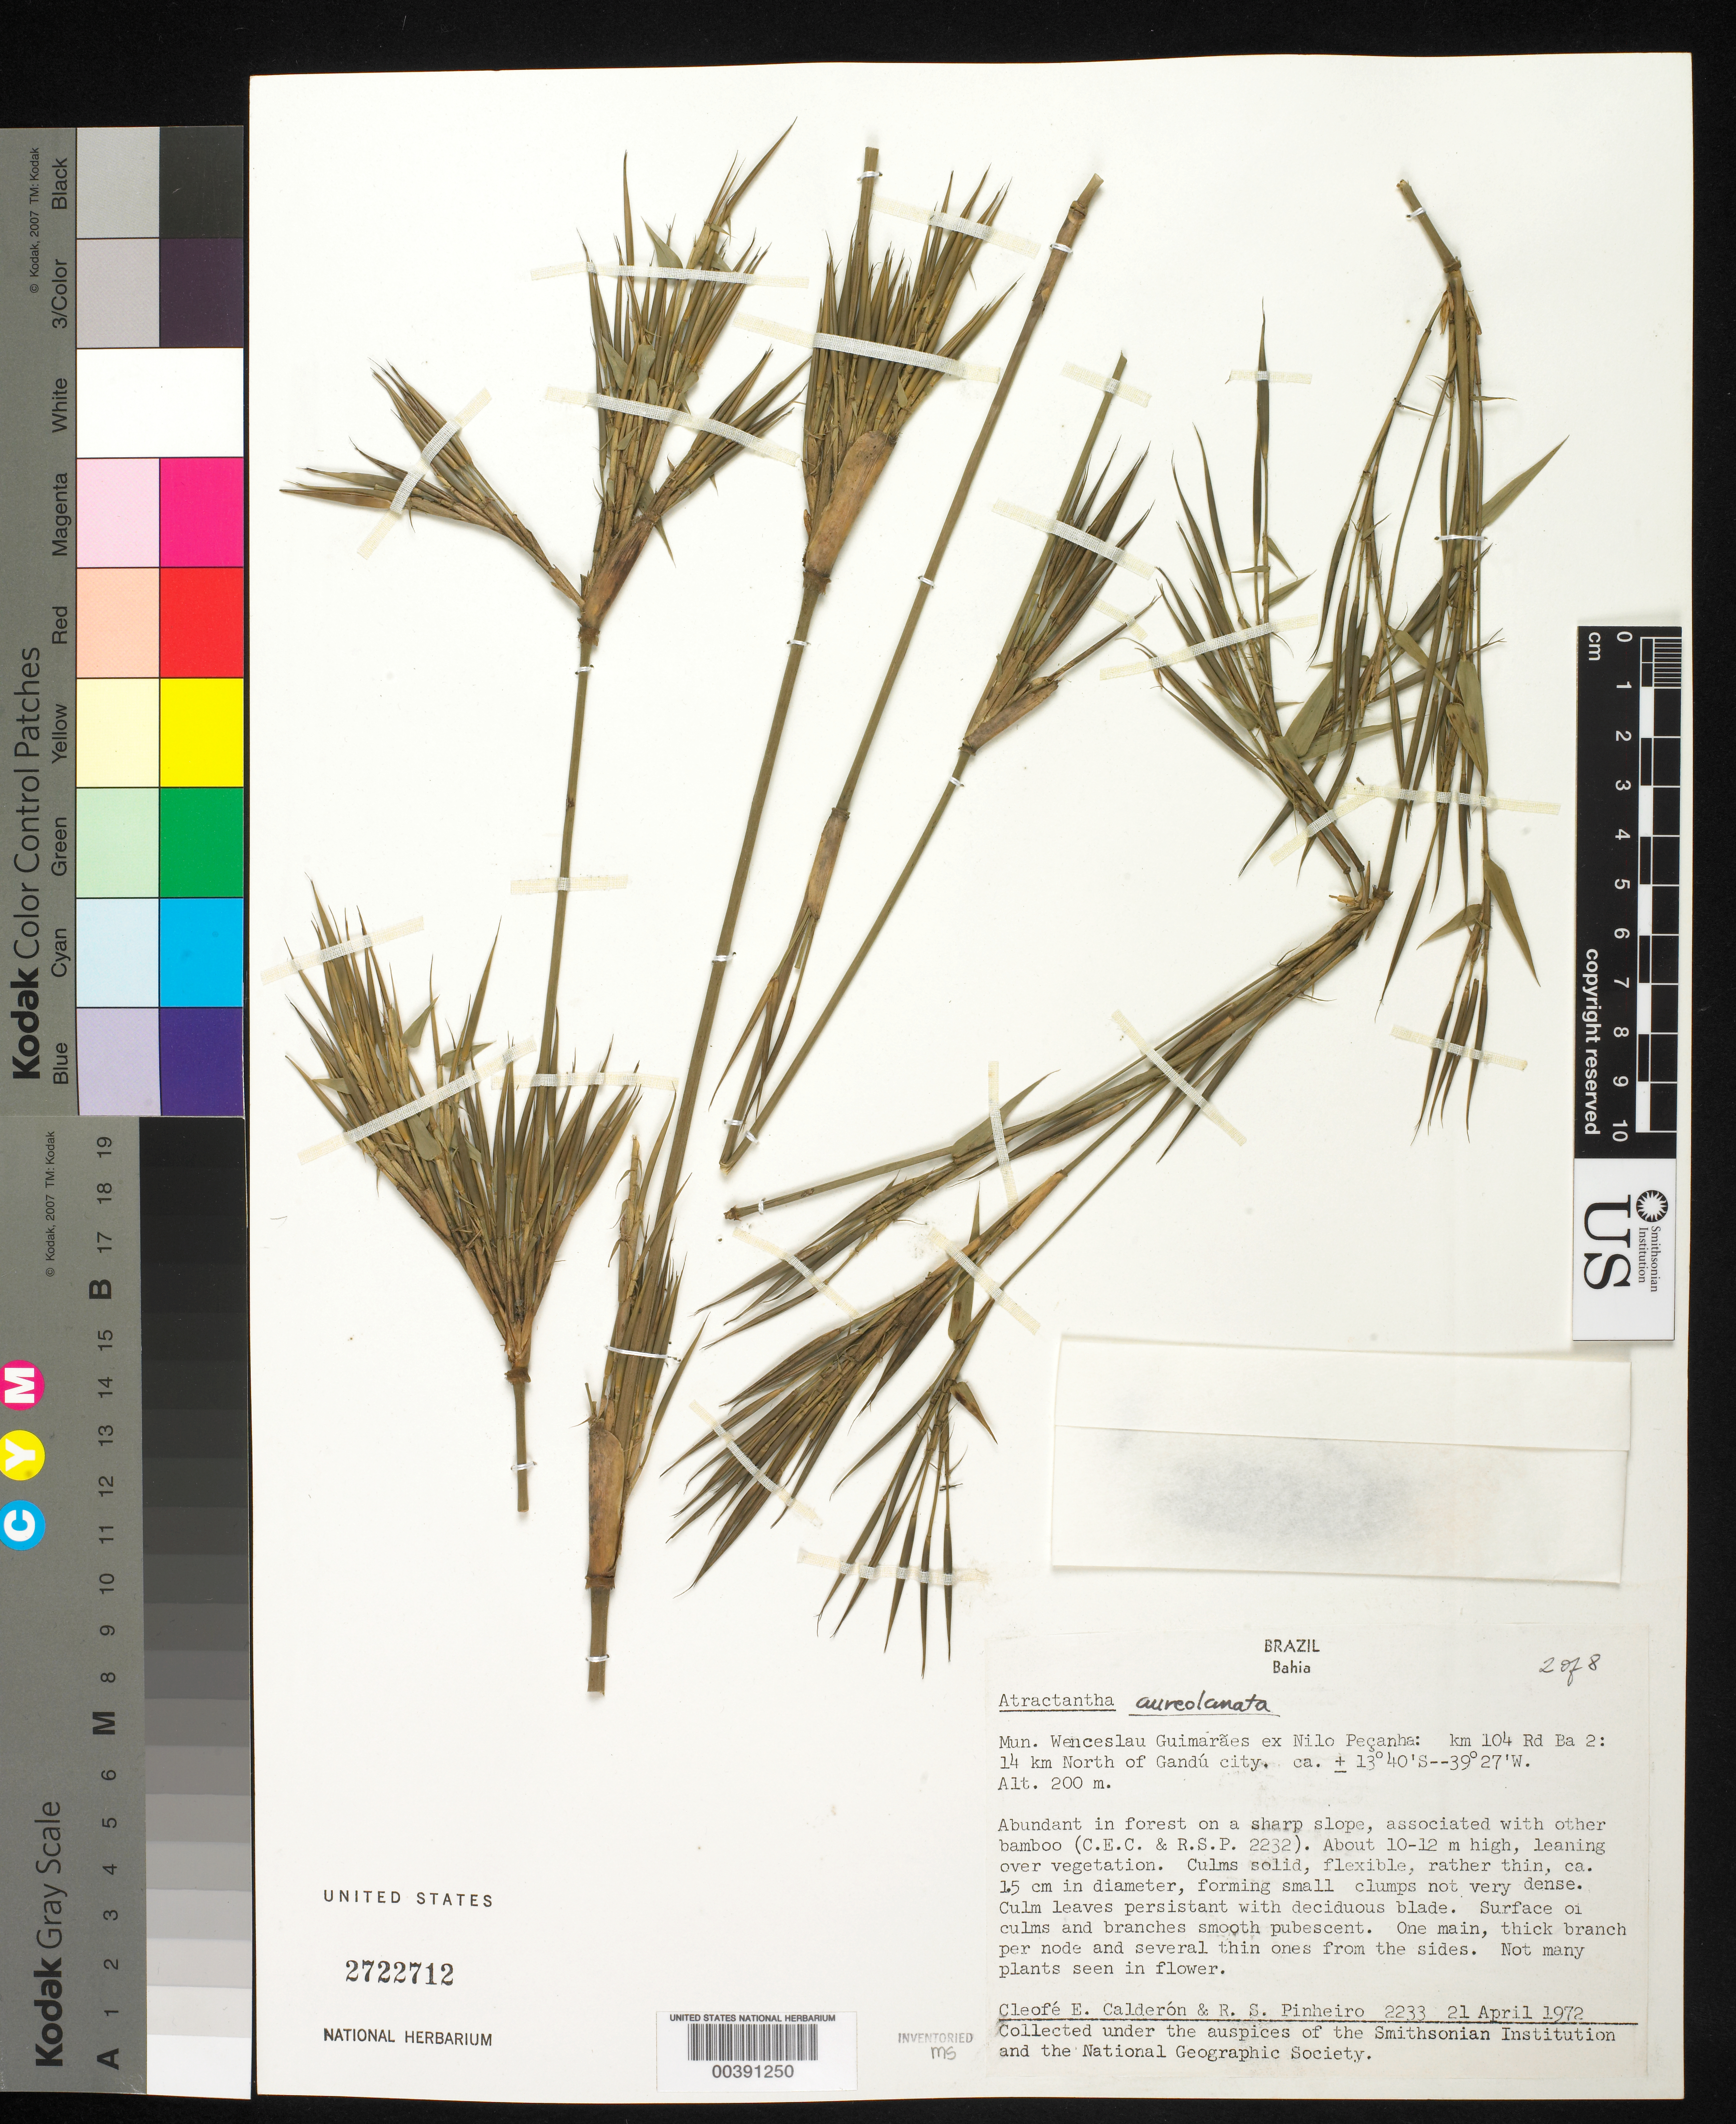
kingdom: Plantae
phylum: Tracheophyta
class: Liliopsida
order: Poales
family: Poaceae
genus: Atractantha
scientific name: Atractantha aureolanata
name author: Judz.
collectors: C. E. Calderón & R. S. Pinheiro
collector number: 2233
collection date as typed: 21 Apr 1972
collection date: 1972-04-21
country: Brazil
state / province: Bahia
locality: Wenceslau guimaraes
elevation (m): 200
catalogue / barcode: US 2722712